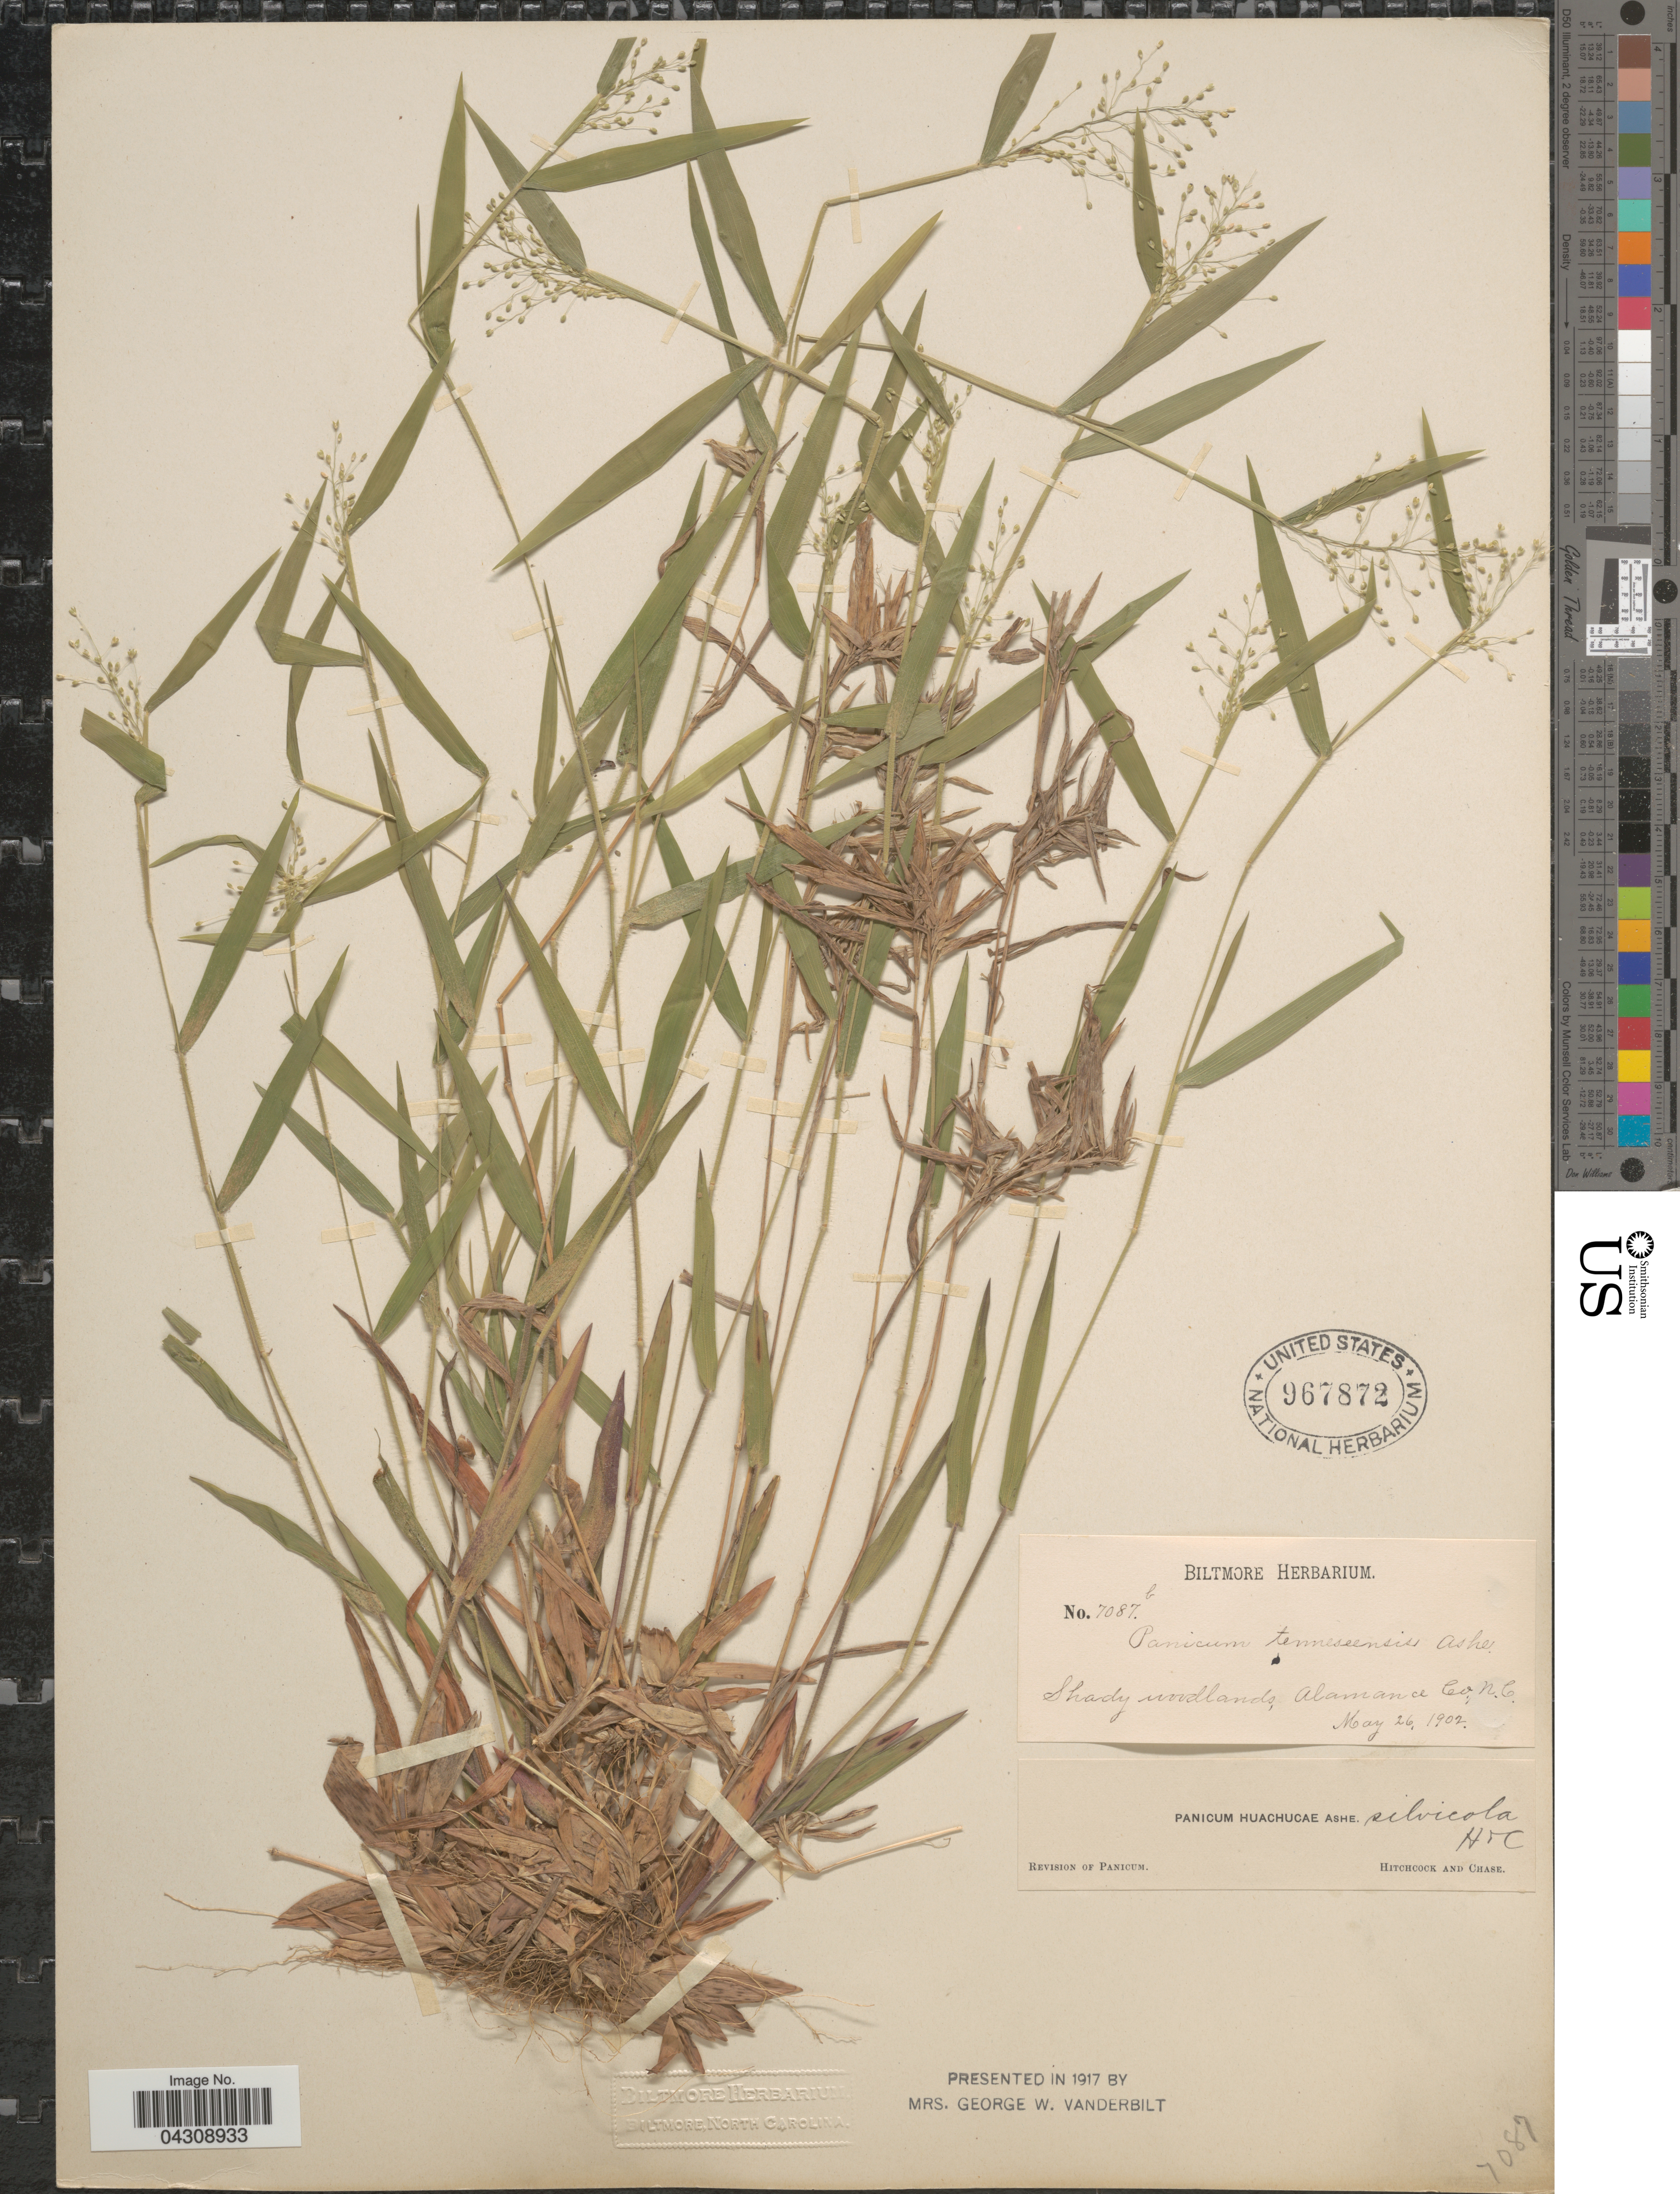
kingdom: Plantae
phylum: Tracheophyta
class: Liliopsida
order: Poales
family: Poaceae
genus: Dichanthelium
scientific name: Dichanthelium acuminatum var. acuminatum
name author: (Sw.) Gould & C.A. Clark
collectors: ex herb. Biltmore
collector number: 7087b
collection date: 1902-05-26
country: United States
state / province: North Carolina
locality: Shady woodlands, Alamance Co.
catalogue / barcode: US 967872